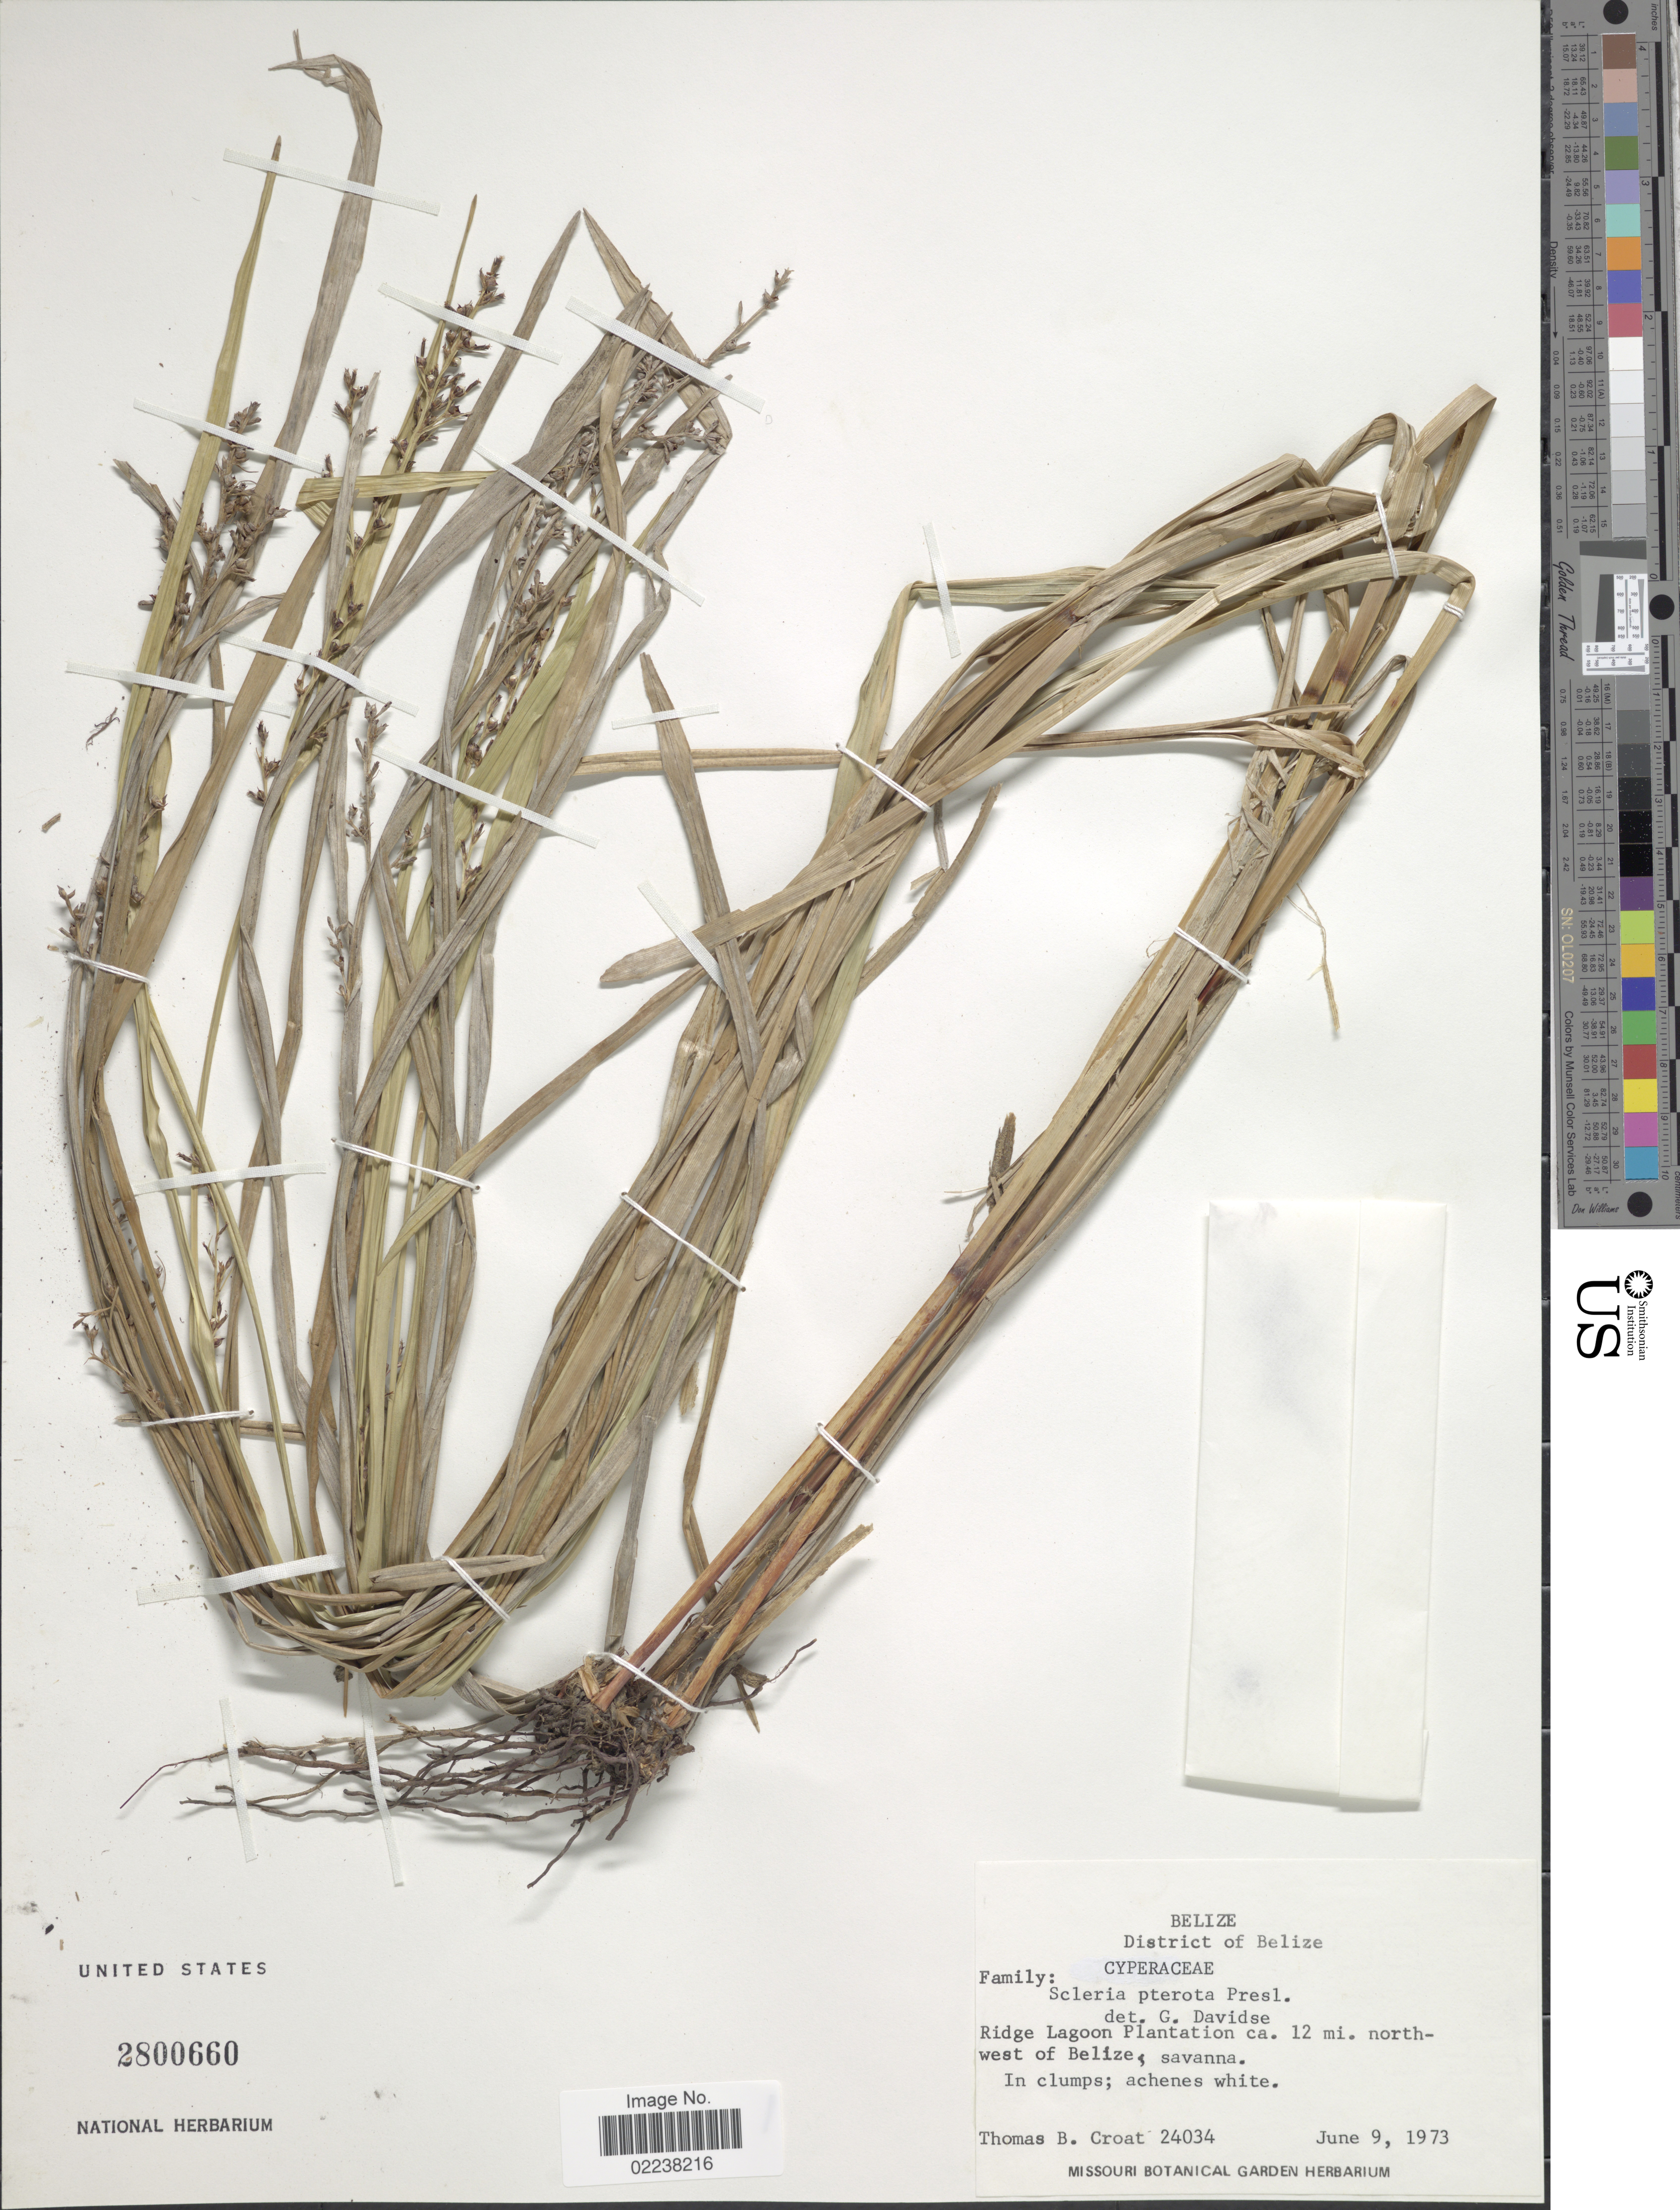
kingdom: Plantae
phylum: Tracheophyta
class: Liliopsida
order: Poales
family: Cyperaceae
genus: Scleria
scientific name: Scleria gaertneri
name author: Raddi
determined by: Strong, Mark T., (BOT), Smithsonian Institution - National Museum of Natural History (UNITED STATES)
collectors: T. B. Croat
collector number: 24034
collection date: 1973-06-09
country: Belize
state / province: Belize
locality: District of Belize, Ridge Lagoon Plantation ca. 12 mi. northwest of Belize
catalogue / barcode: US 2800660